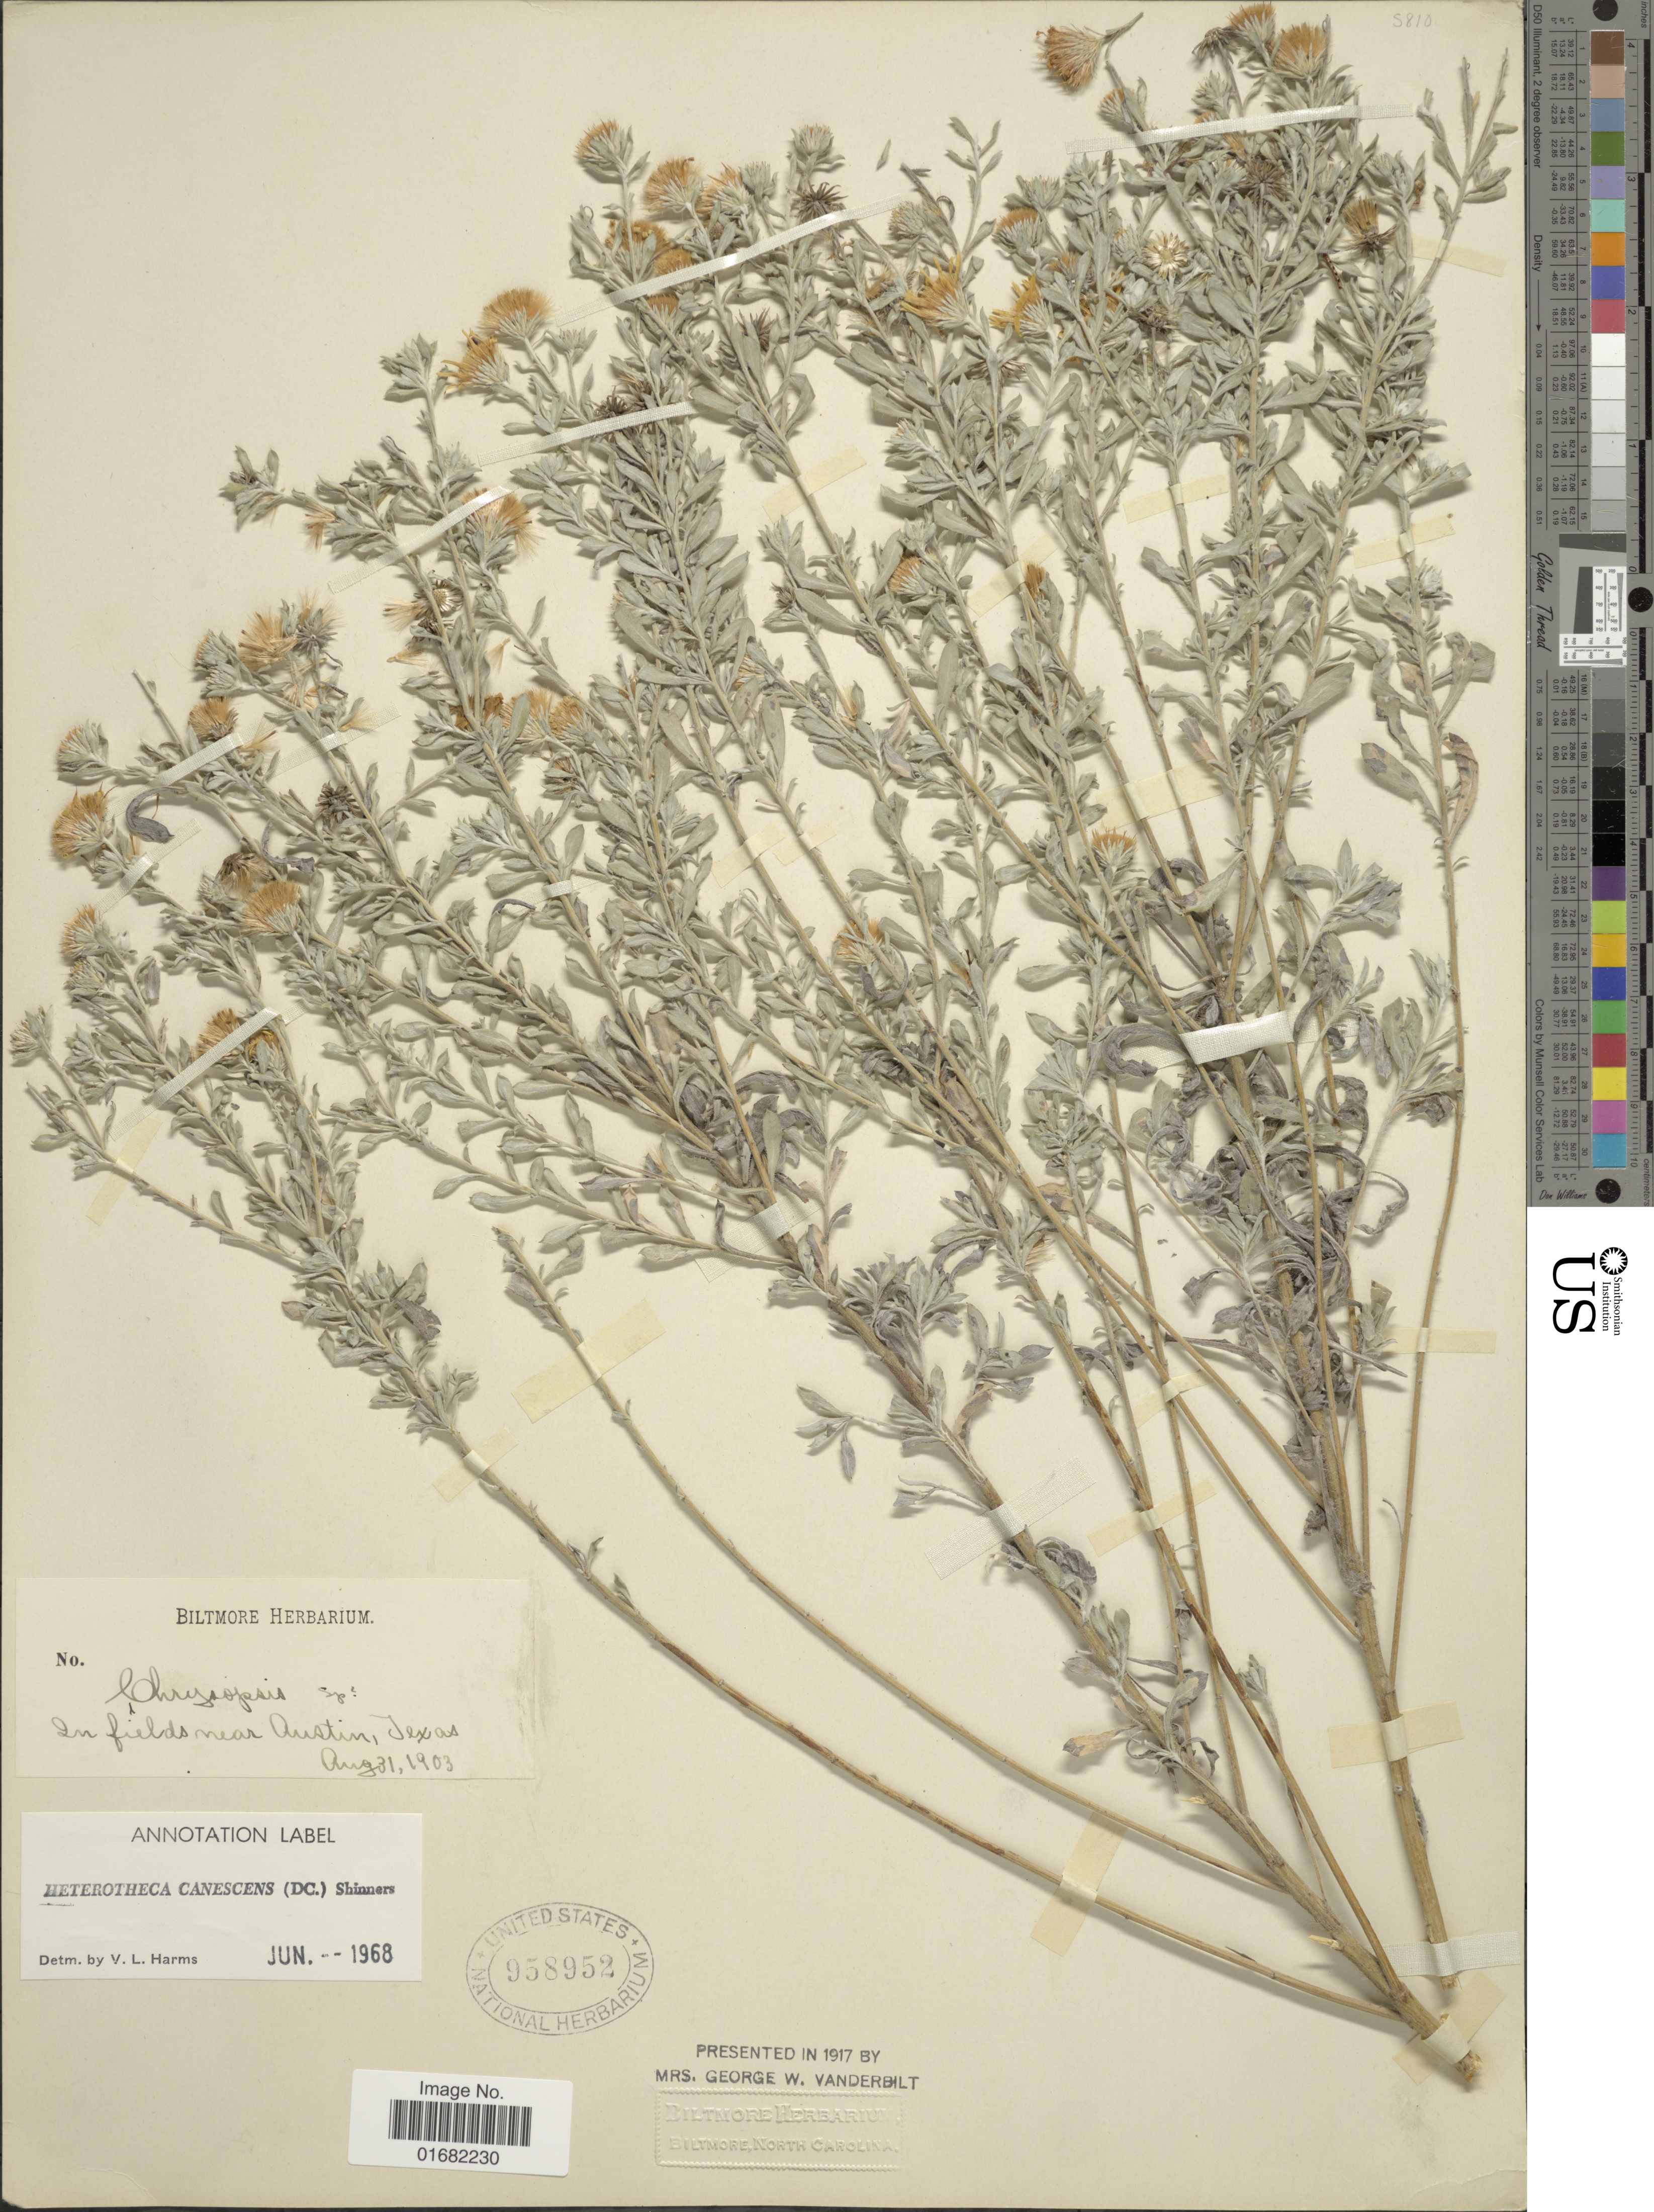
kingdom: Plantae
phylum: Tracheophyta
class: Magnoliopsida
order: Asterales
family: Asteraceae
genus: Heterotheca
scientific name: Heterotheca canescens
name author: (DC.) Shinners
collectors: ex herb. Biltmore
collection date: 1903-08-31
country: United States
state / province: Texas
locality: In fields near Austin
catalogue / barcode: US 958952